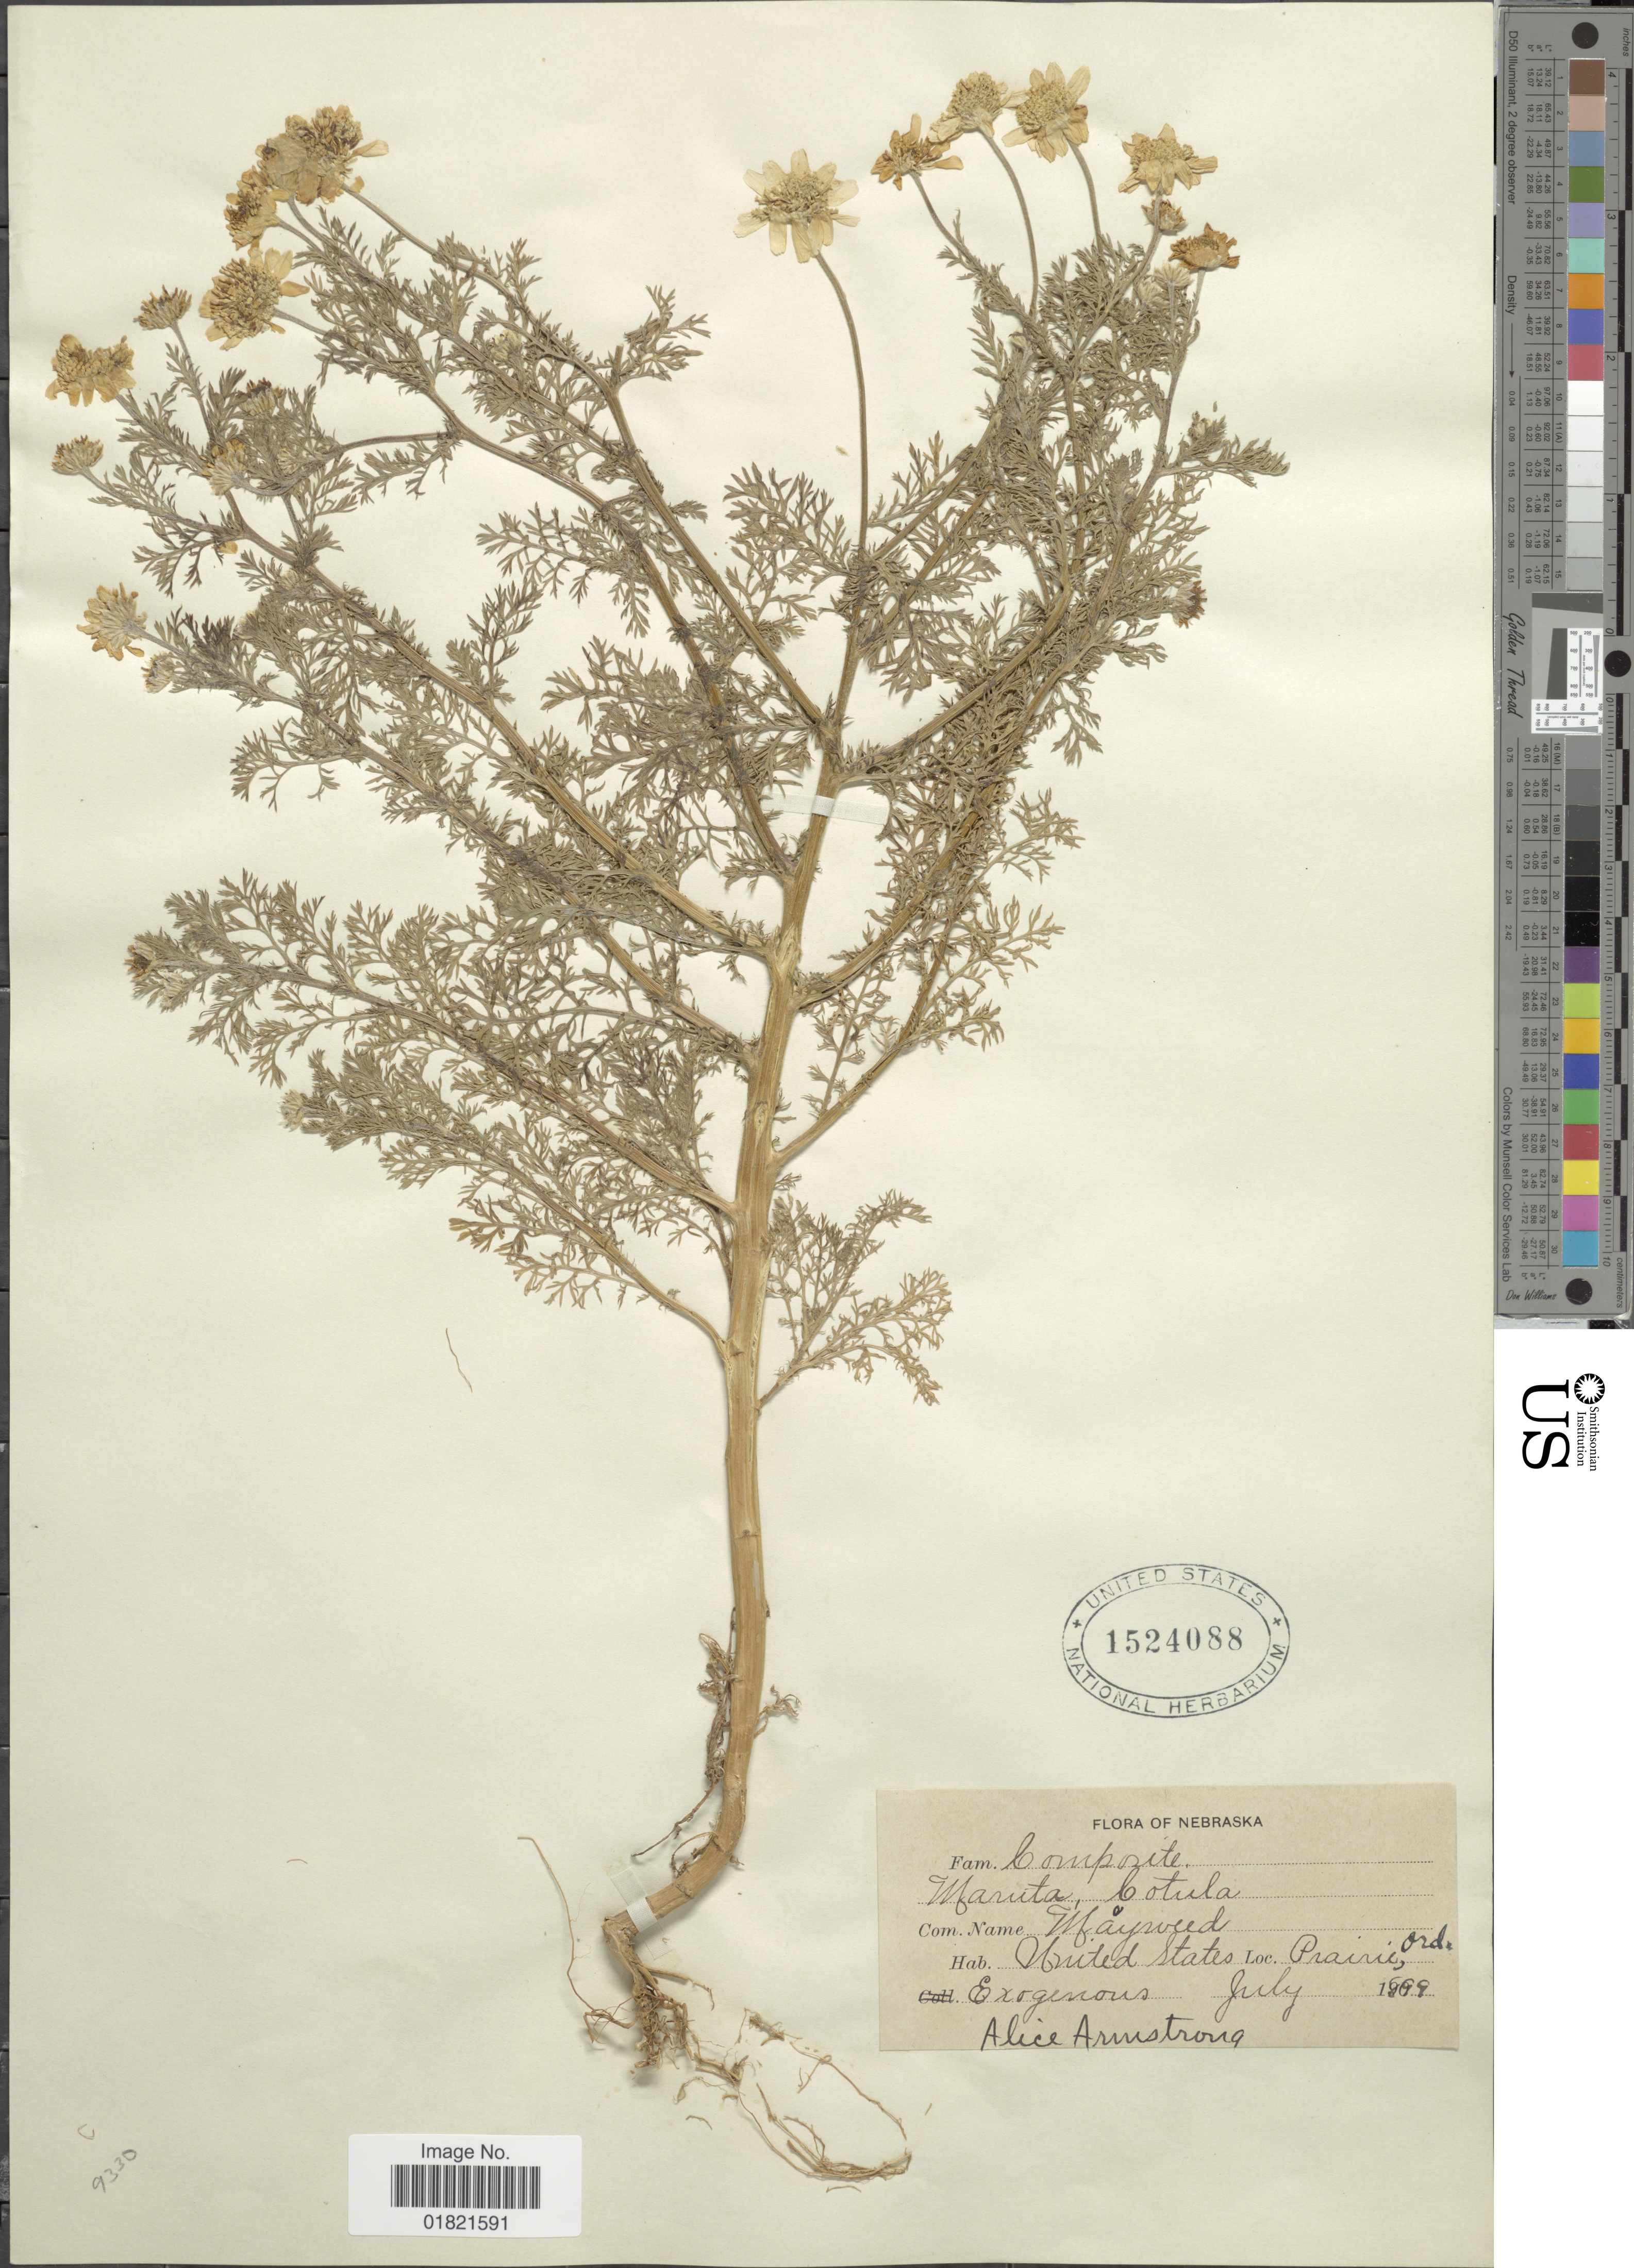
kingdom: Plantae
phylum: Tracheophyta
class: Magnoliopsida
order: Asterales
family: Asteraceae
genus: Anthemis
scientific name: Anthemis cotula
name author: L.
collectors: A. Armstrong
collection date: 1899-07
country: United States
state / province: Nebraska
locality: Prairie, ord.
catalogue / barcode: US 1524088